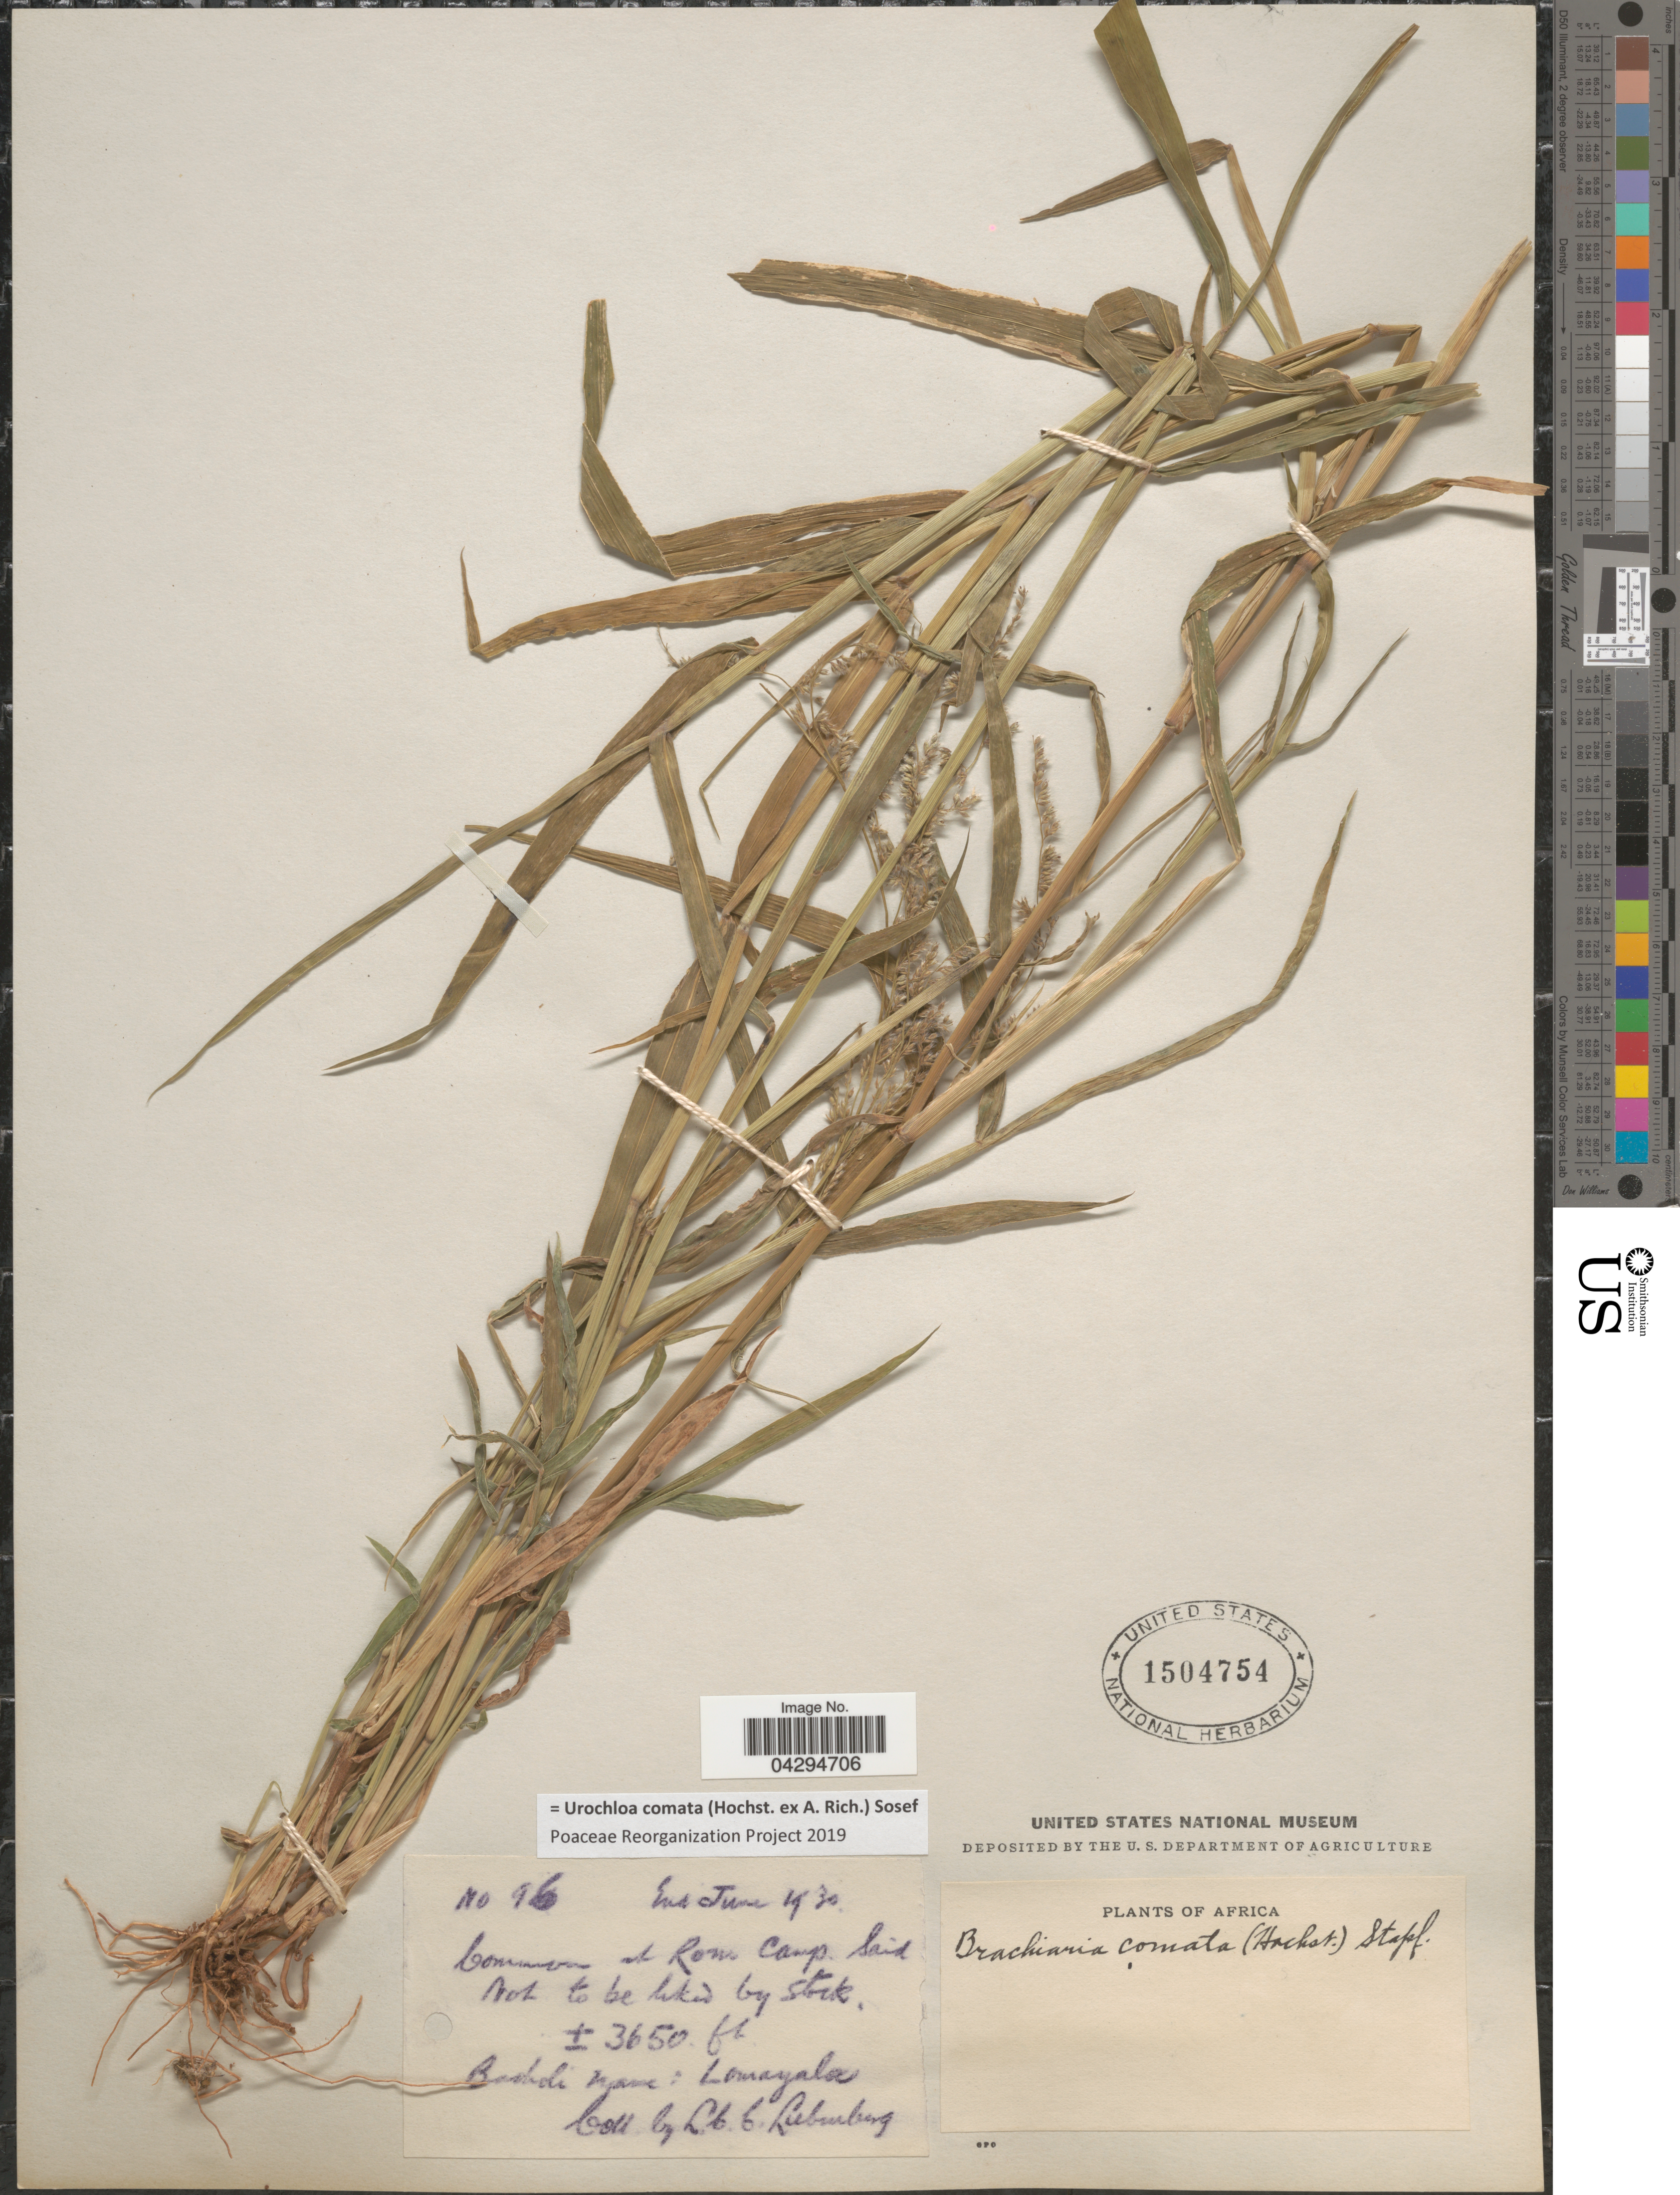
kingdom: Plantae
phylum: Tracheophyta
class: Liliopsida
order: Poales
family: Poaceae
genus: Urochloa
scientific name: Urochloa comata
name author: (Hochst. ex A. Rich.) Sosef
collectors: L. Liebenberg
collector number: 96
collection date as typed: End June 1930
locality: Africa. Common at Rom Camp.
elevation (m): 1113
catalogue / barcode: US 1504754